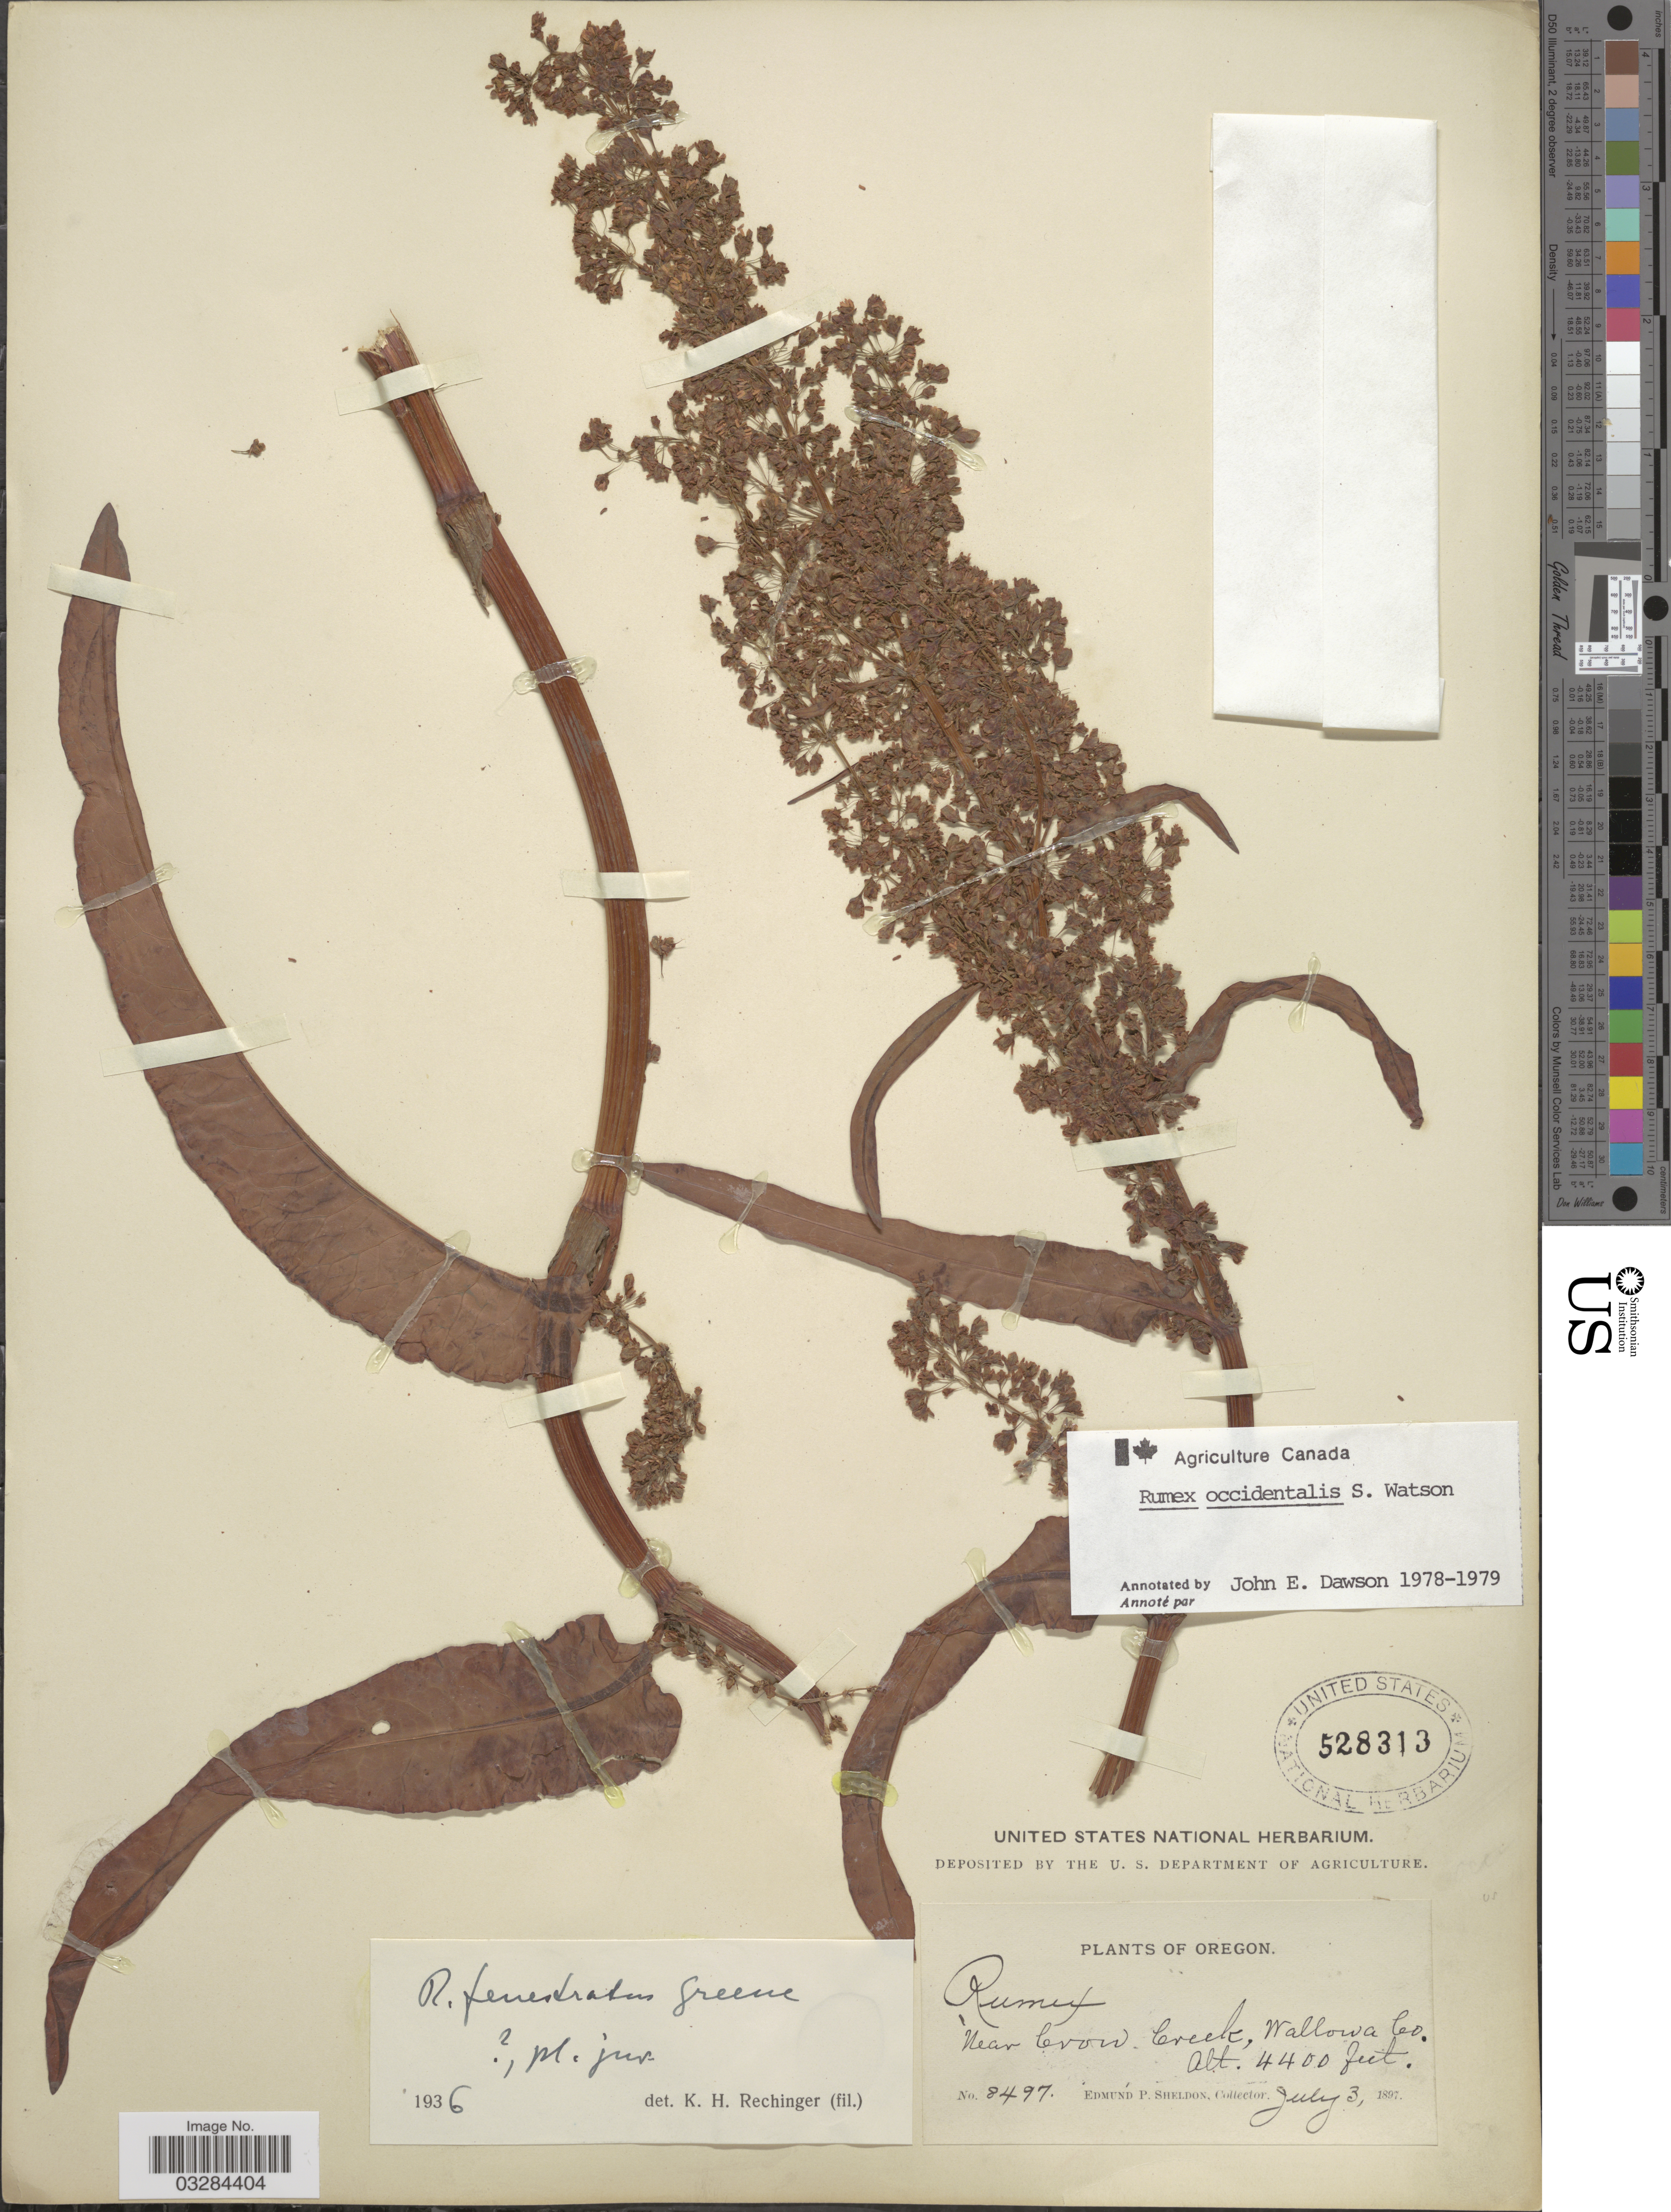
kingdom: Plantae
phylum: Tracheophyta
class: Magnoliopsida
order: Caryophyllales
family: Polygonaceae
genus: Rumex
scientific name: Rumex occidentalis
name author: S. Watson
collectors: E. P. Sheldon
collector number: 8497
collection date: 1897-07-03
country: United States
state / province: Oregon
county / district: Wallowa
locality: Near Crow Creek, Wallowa Co.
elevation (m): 1341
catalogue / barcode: US 528313